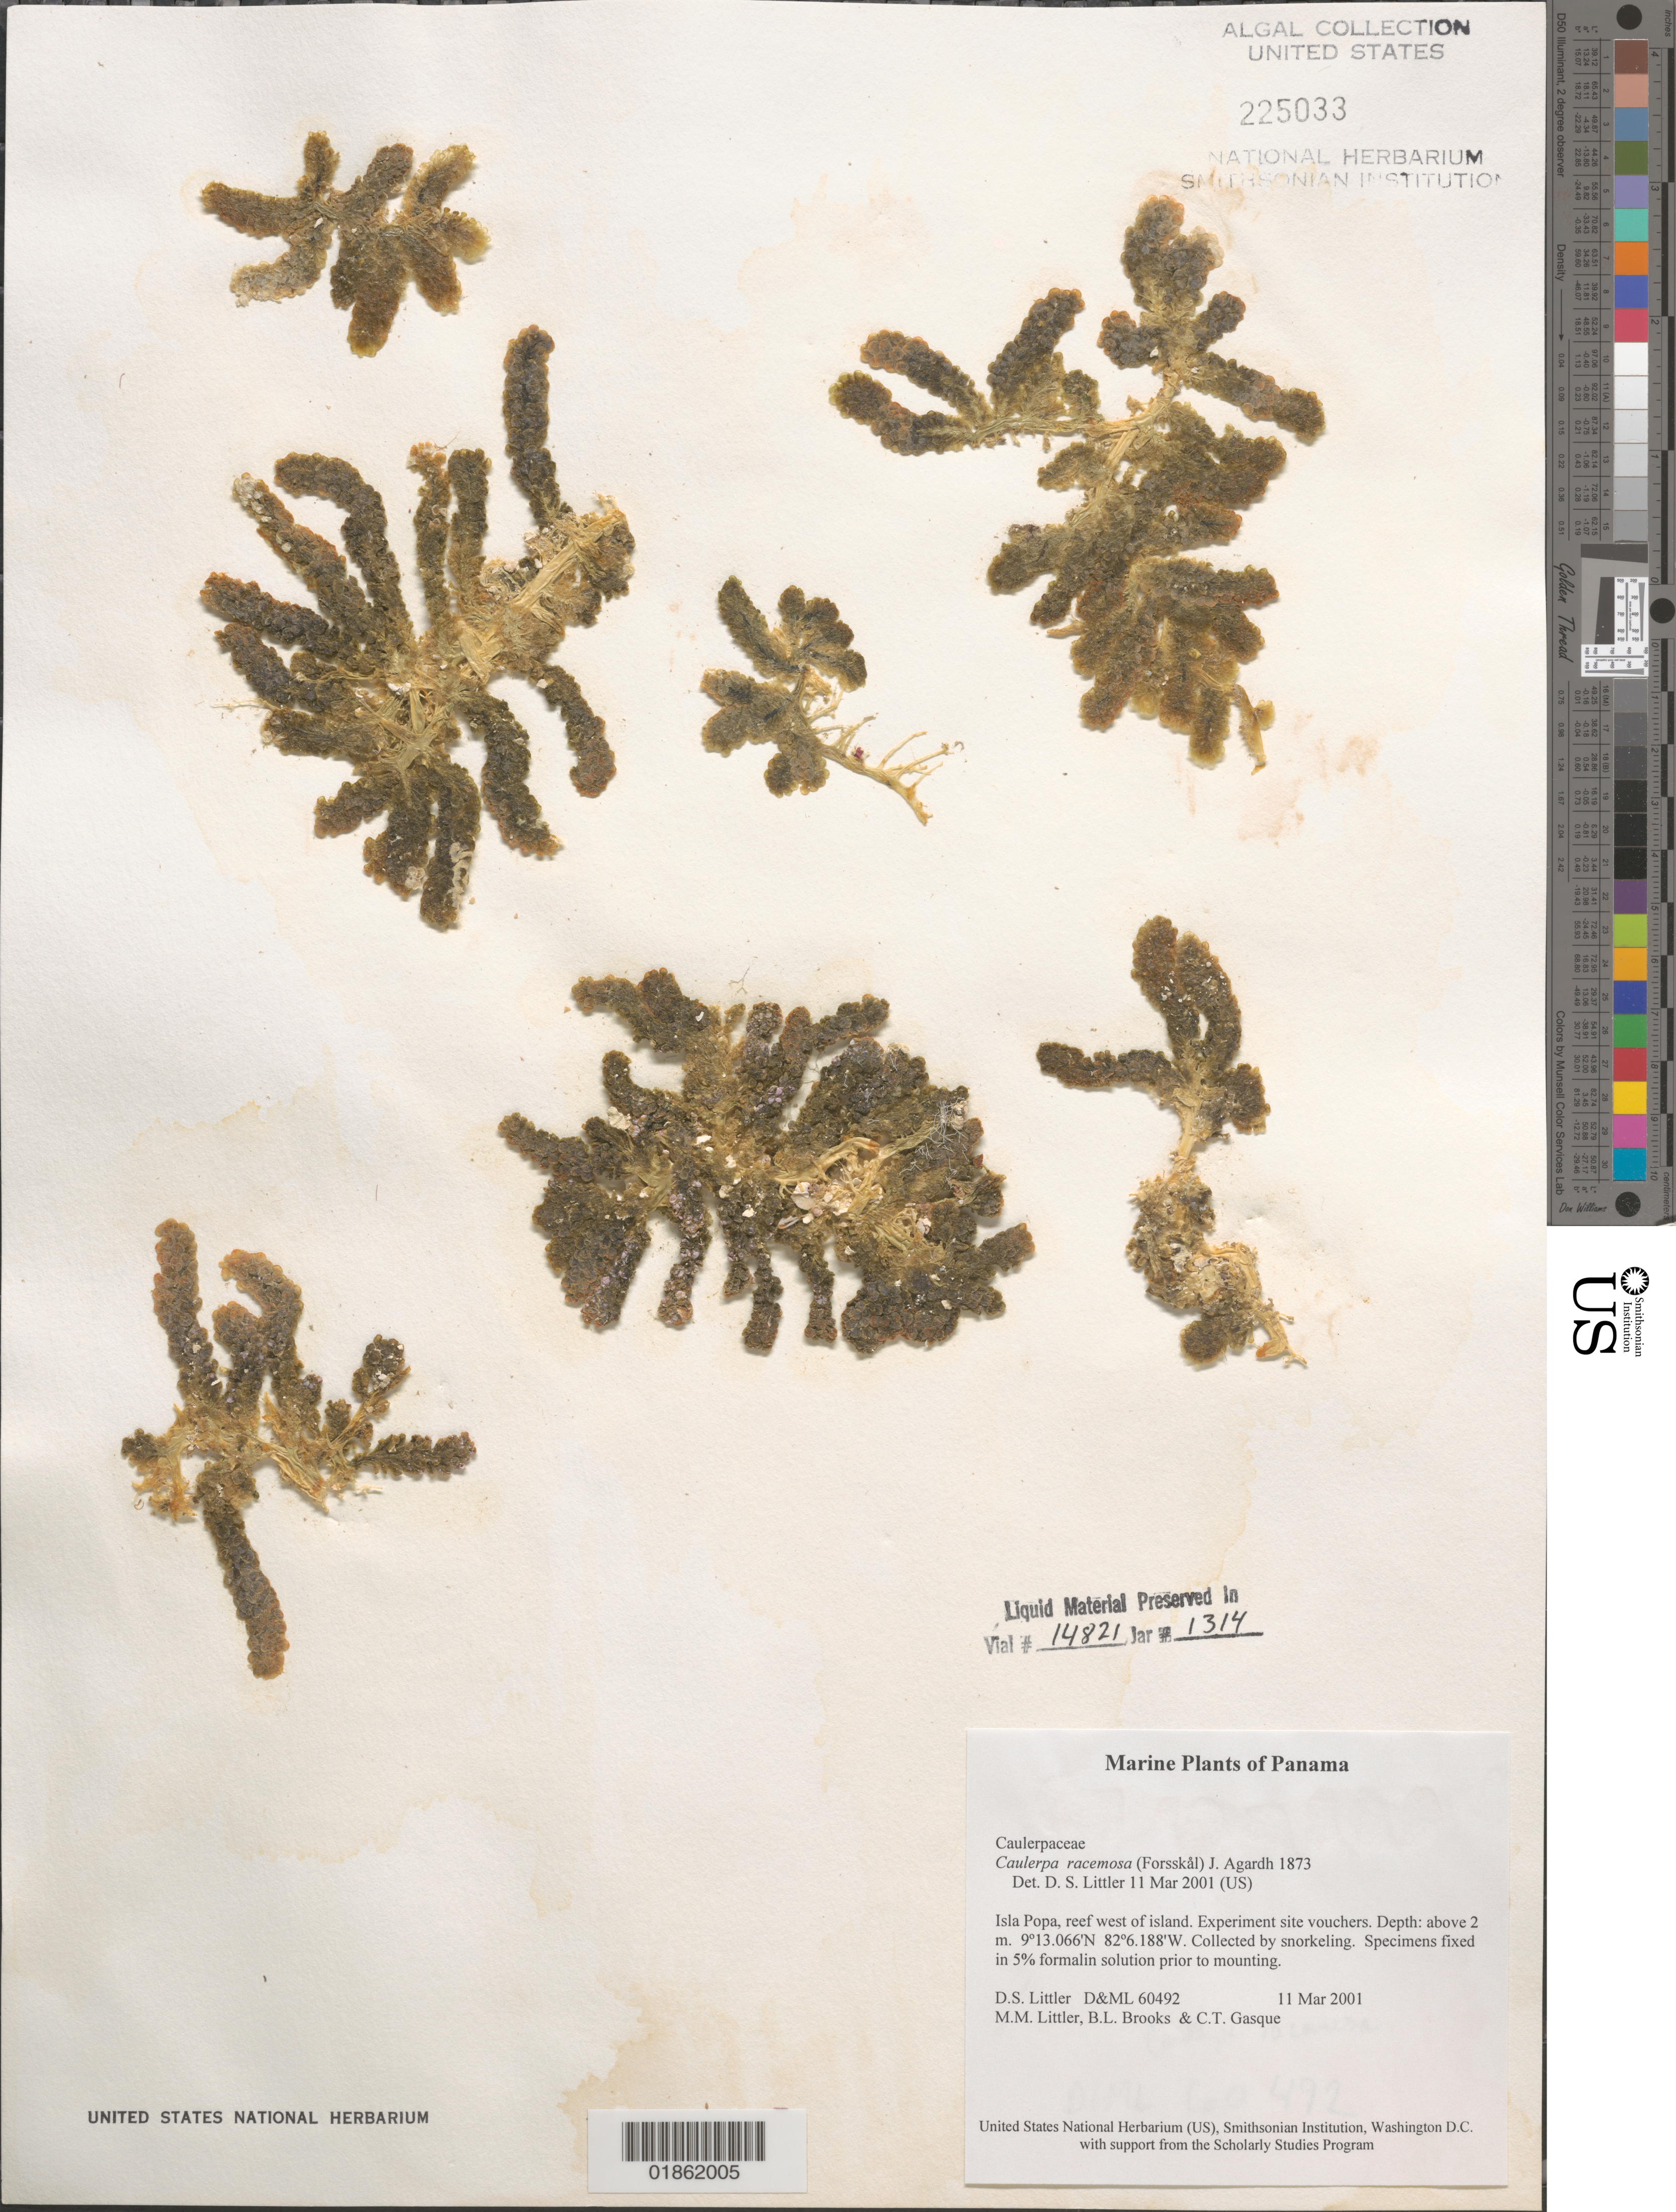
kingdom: Plantae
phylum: Chlorophyta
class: Ulvophyceae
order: Bryopsidales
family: Caulerpaceae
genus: Caulerpa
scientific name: Caulerpa taxifolia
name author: (M. Vahl) C. Agardh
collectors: D. S. Littler, M. M. Littler & C. Gasque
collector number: D&ML 60492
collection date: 2001-03-11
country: Panama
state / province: Bocas del Toro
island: Popa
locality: Isla Popa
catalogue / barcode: US 225033